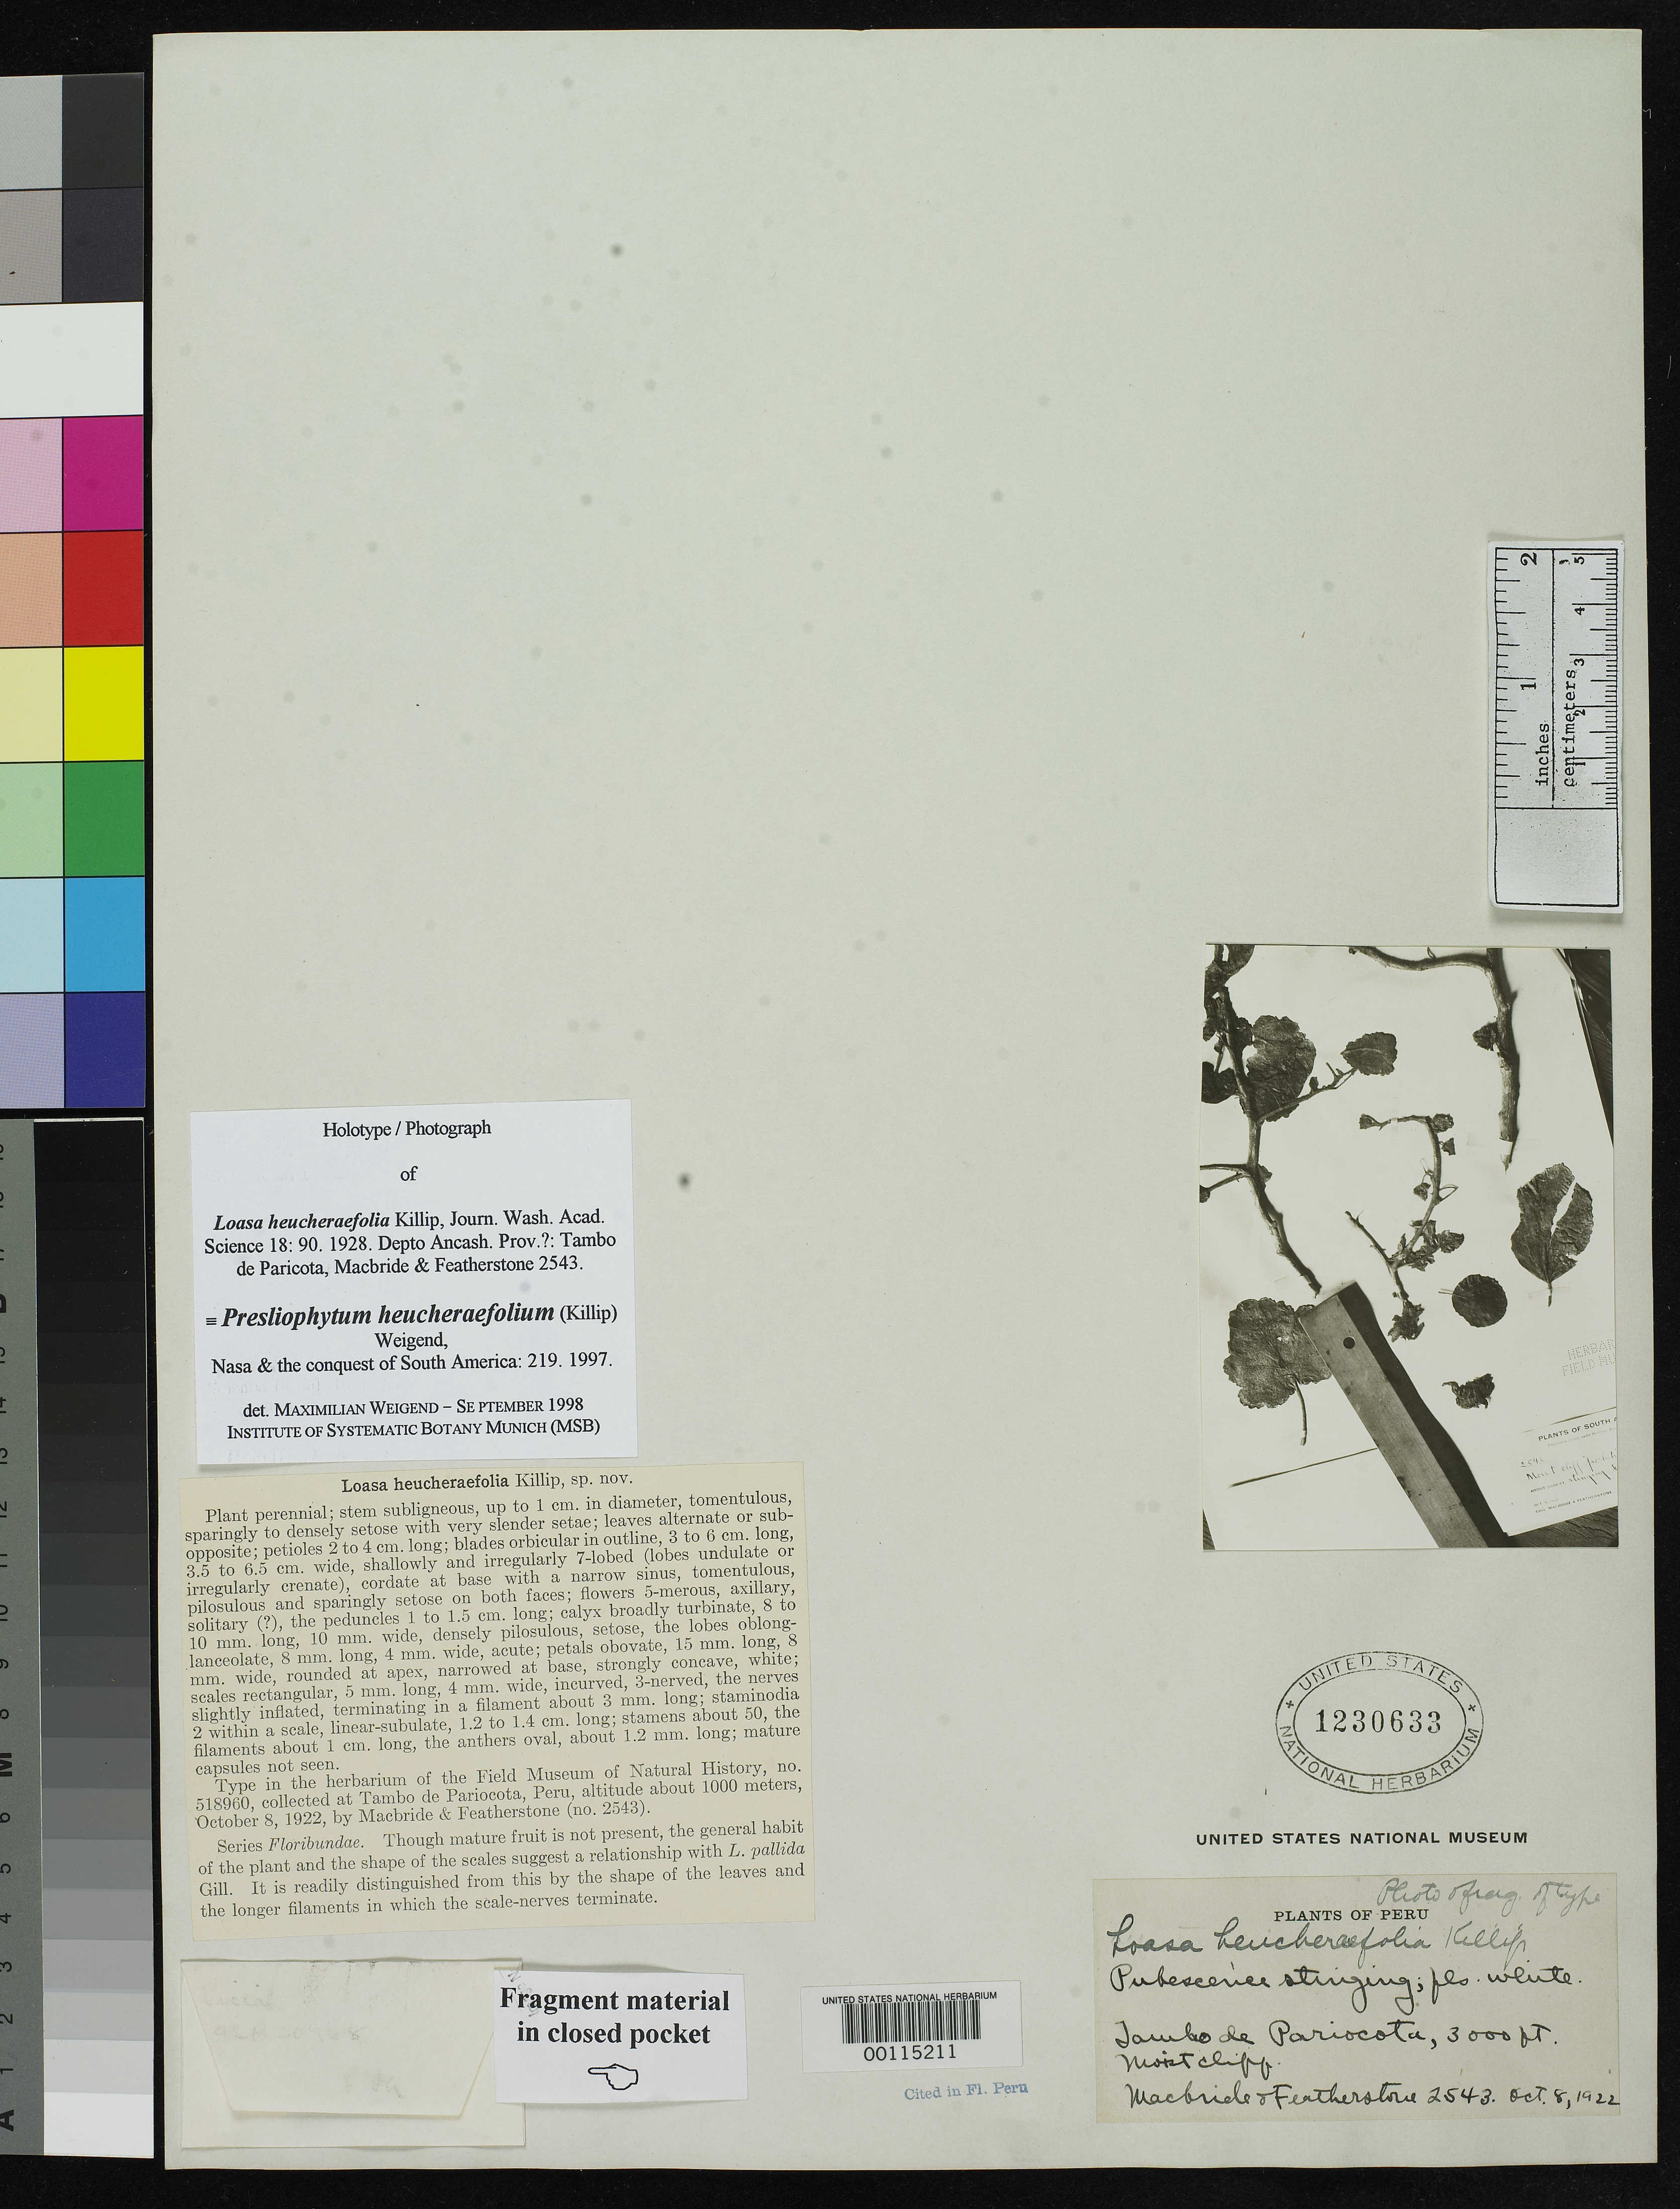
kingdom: Plantae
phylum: Tracheophyta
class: Magnoliopsida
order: Cornales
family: Loasaceae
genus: Loasa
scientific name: Loasa heucheraefolia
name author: Killip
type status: Type Fragment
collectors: J. F. Macbride & W. Featherstone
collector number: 2543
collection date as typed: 08 Oct 1922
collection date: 1922-10-08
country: Peru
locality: Tambo de Pariocata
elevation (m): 1000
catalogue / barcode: US 1230633